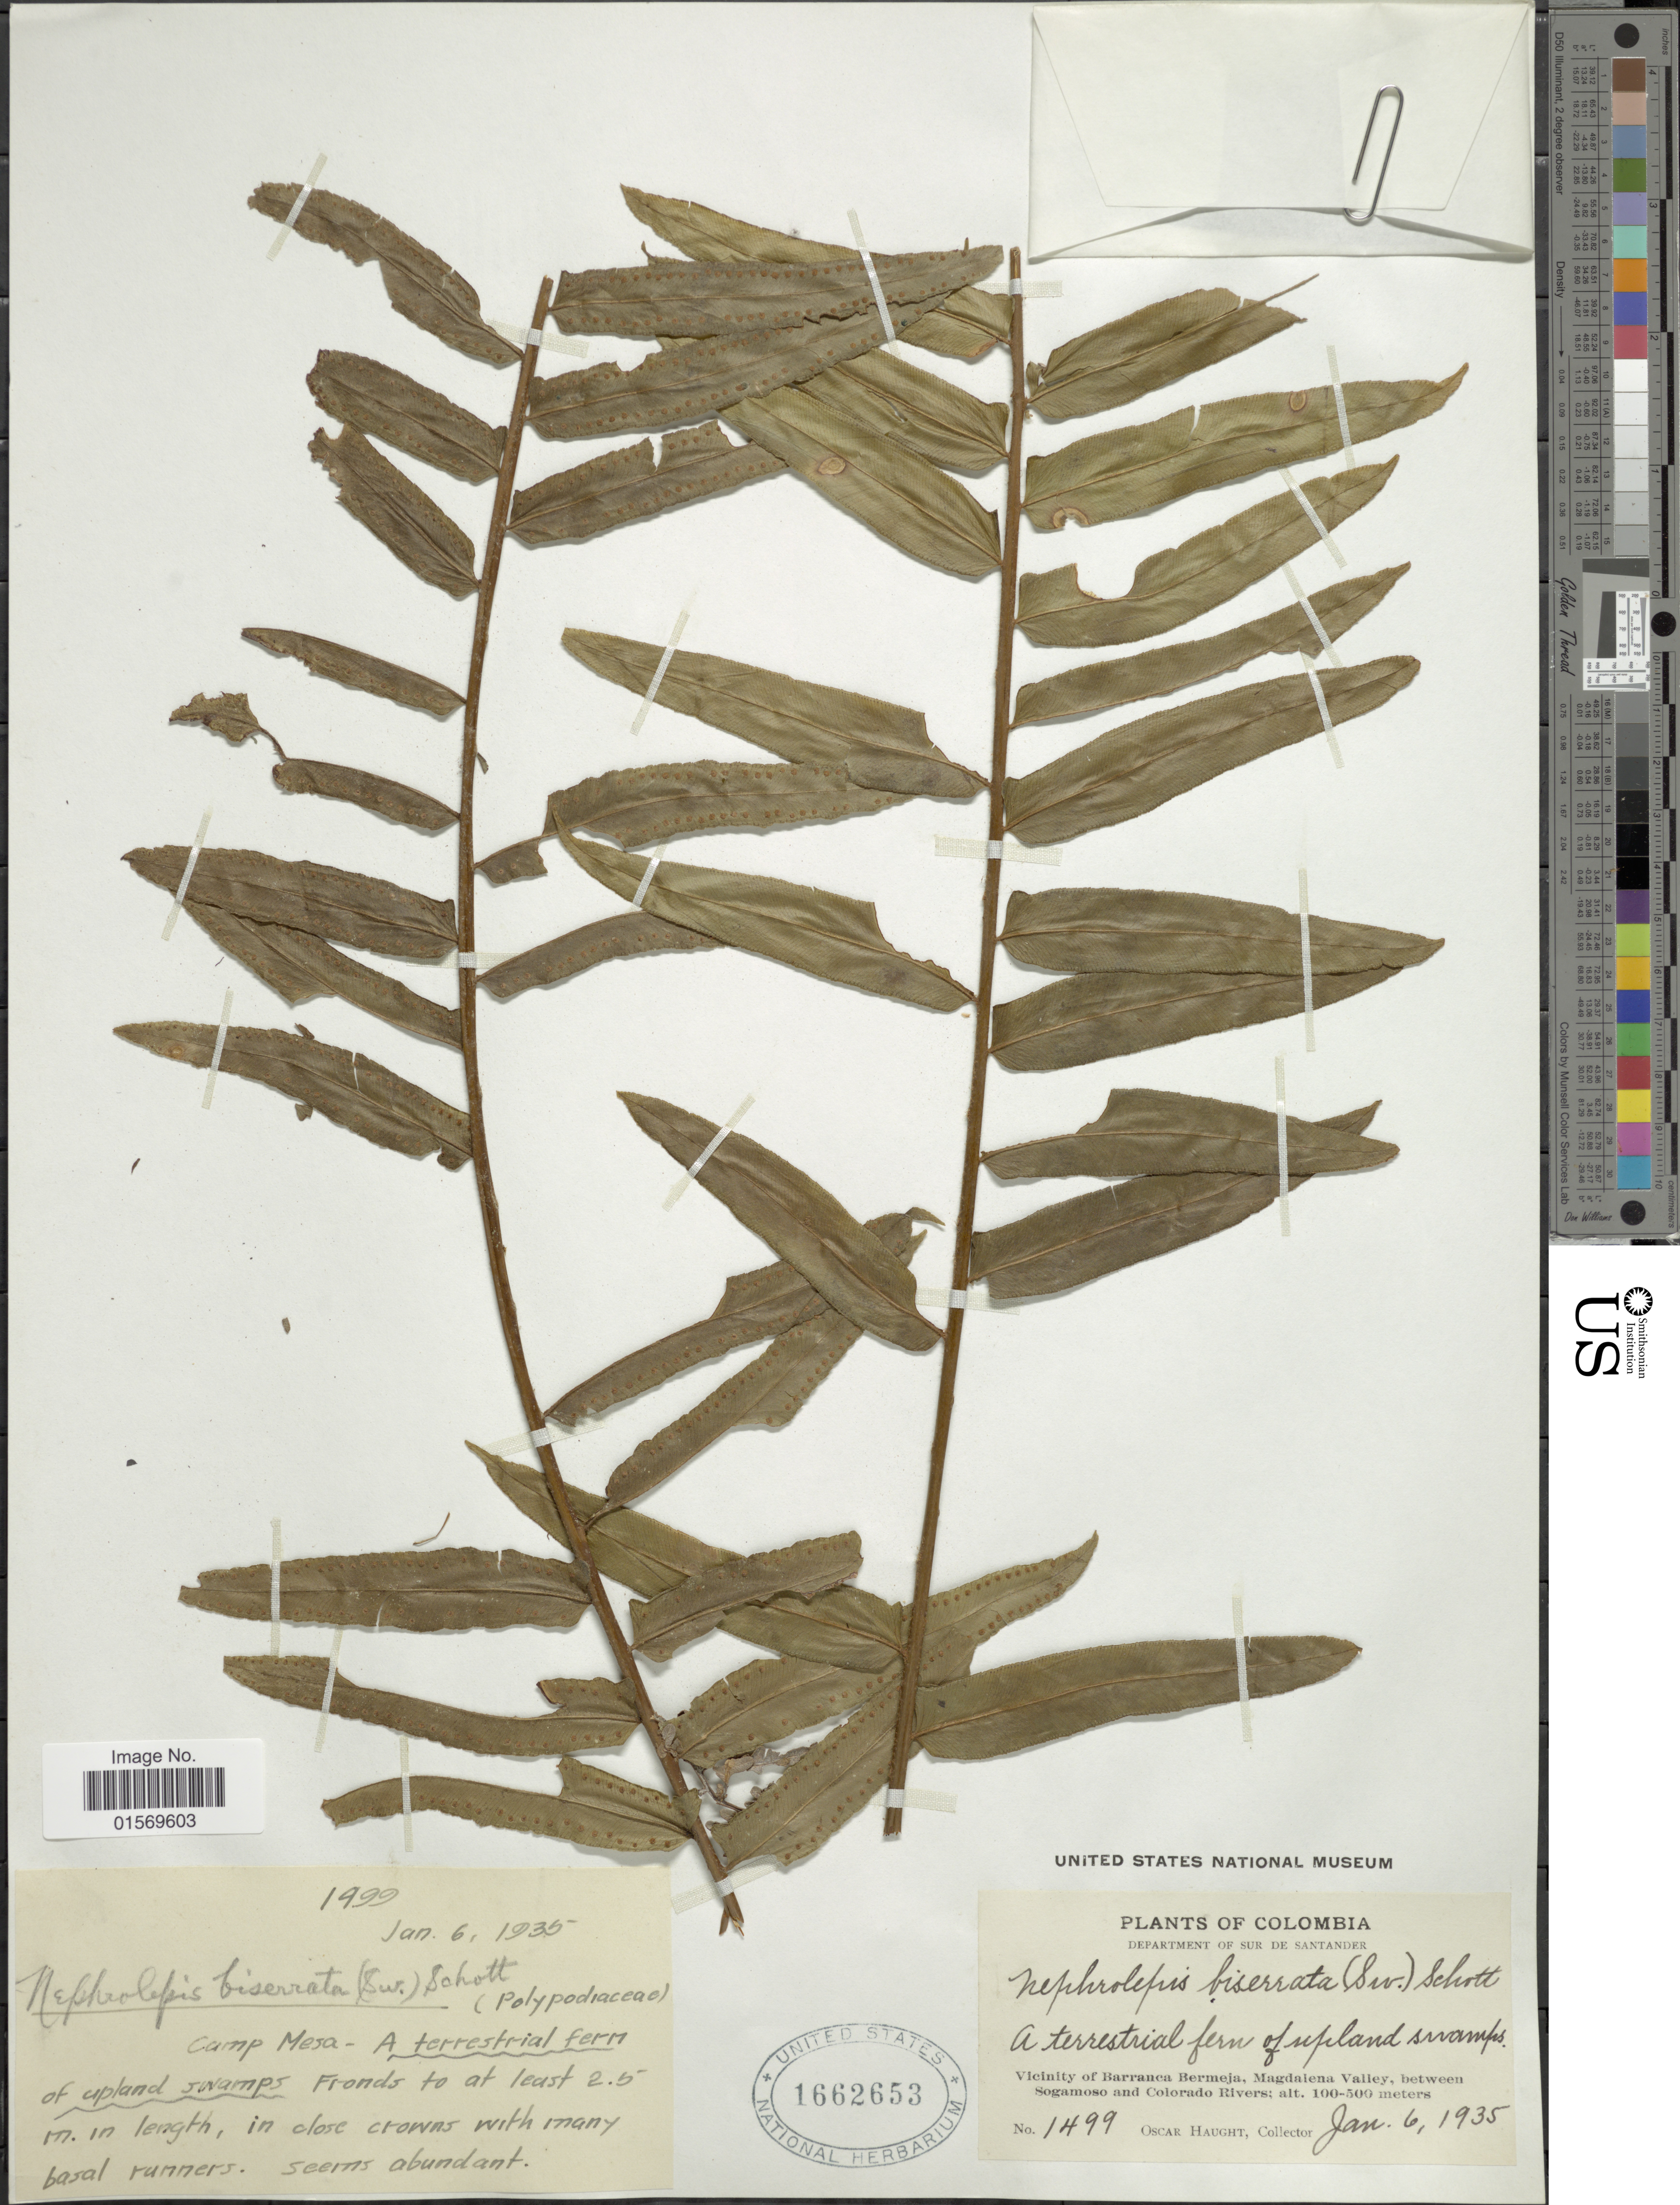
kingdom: Plantae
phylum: Tracheophyta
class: Polypodiopsida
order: Polypodiales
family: Nephrolepidaceae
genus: Nephrolepis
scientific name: Nephrolepis biserrata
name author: (Sw.) Schott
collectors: O. L. Haught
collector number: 1499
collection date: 1935-01-06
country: Colombia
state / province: Santander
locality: Department of dur de Santander, vicinity of Barranca Bermeja, Magdalena Valley, between Sogamoso and Colorado Rivers, Camp Mesa.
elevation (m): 100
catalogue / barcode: US 1662653